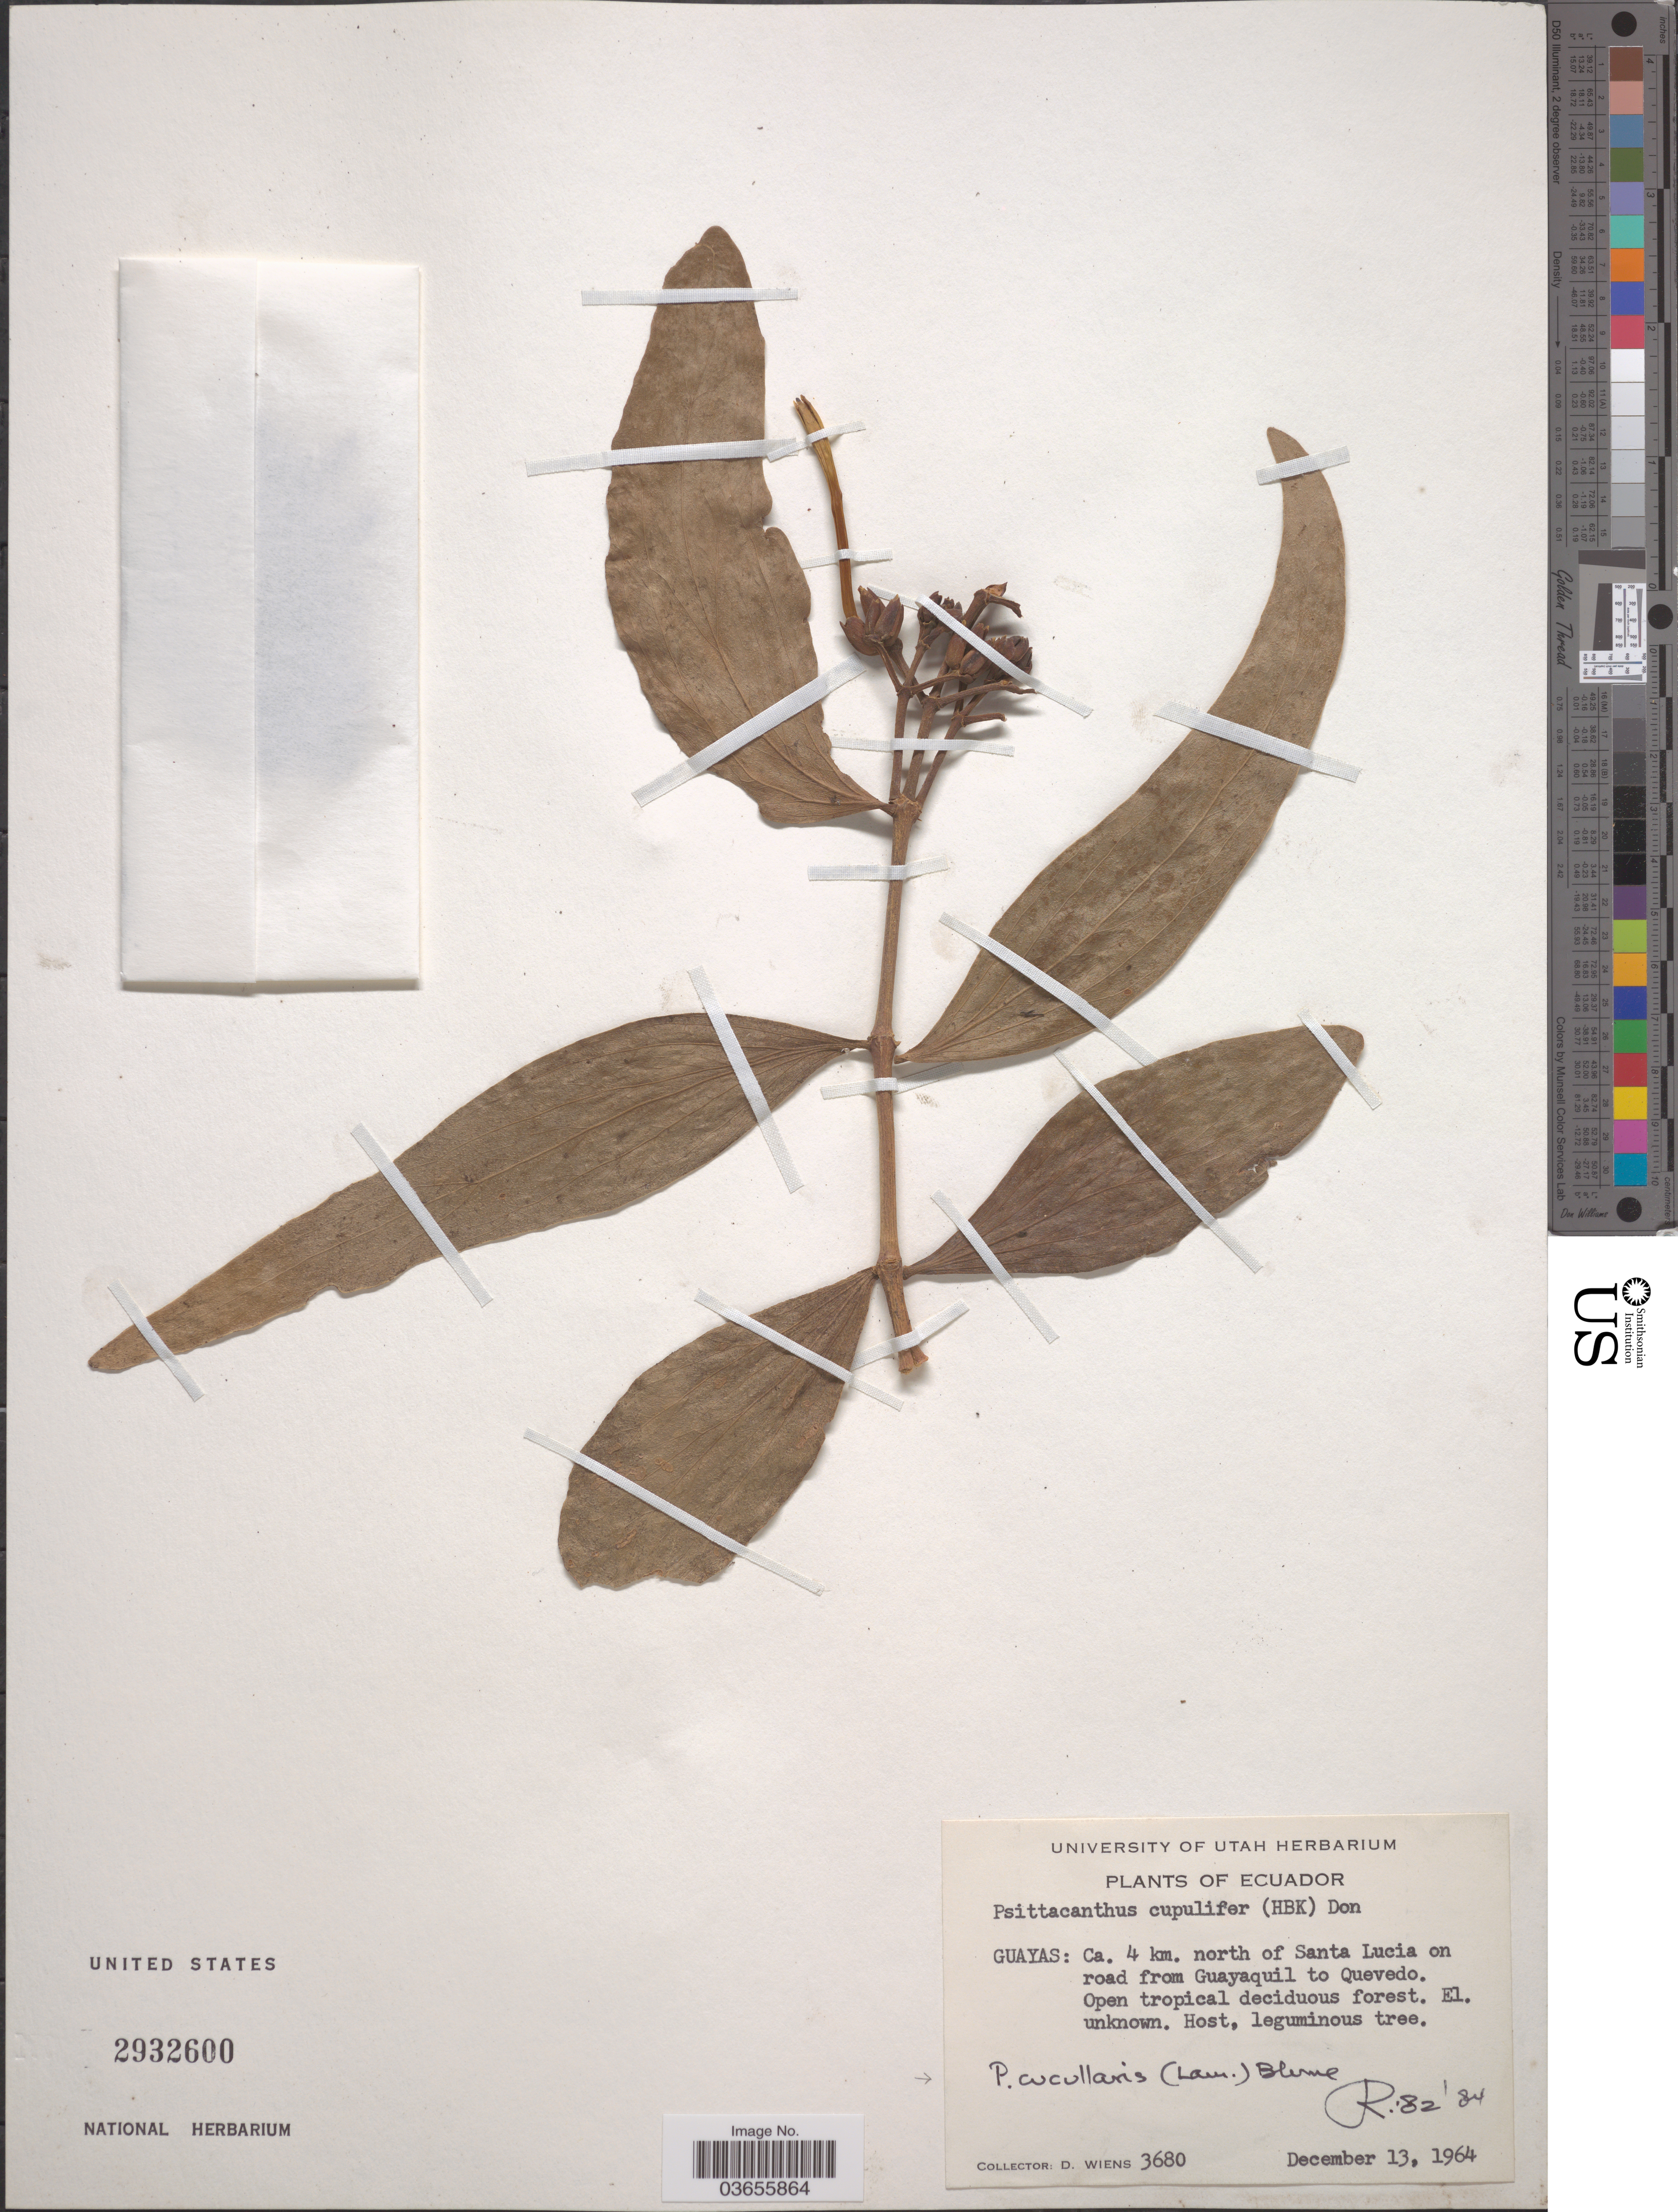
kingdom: Plantae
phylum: Tracheophyta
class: Magnoliopsida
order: Santalales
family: Loranthaceae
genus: Psittacanthus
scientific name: Psittacanthus cucullaris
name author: (Kunth) G. Don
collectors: D. Wiens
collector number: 3680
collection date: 1964-12-13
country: Ecuador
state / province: Guayas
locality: Ca. 4 km. north of Santa Lucia on road from Guayaquil to Quevedo.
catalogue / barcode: US 2932600